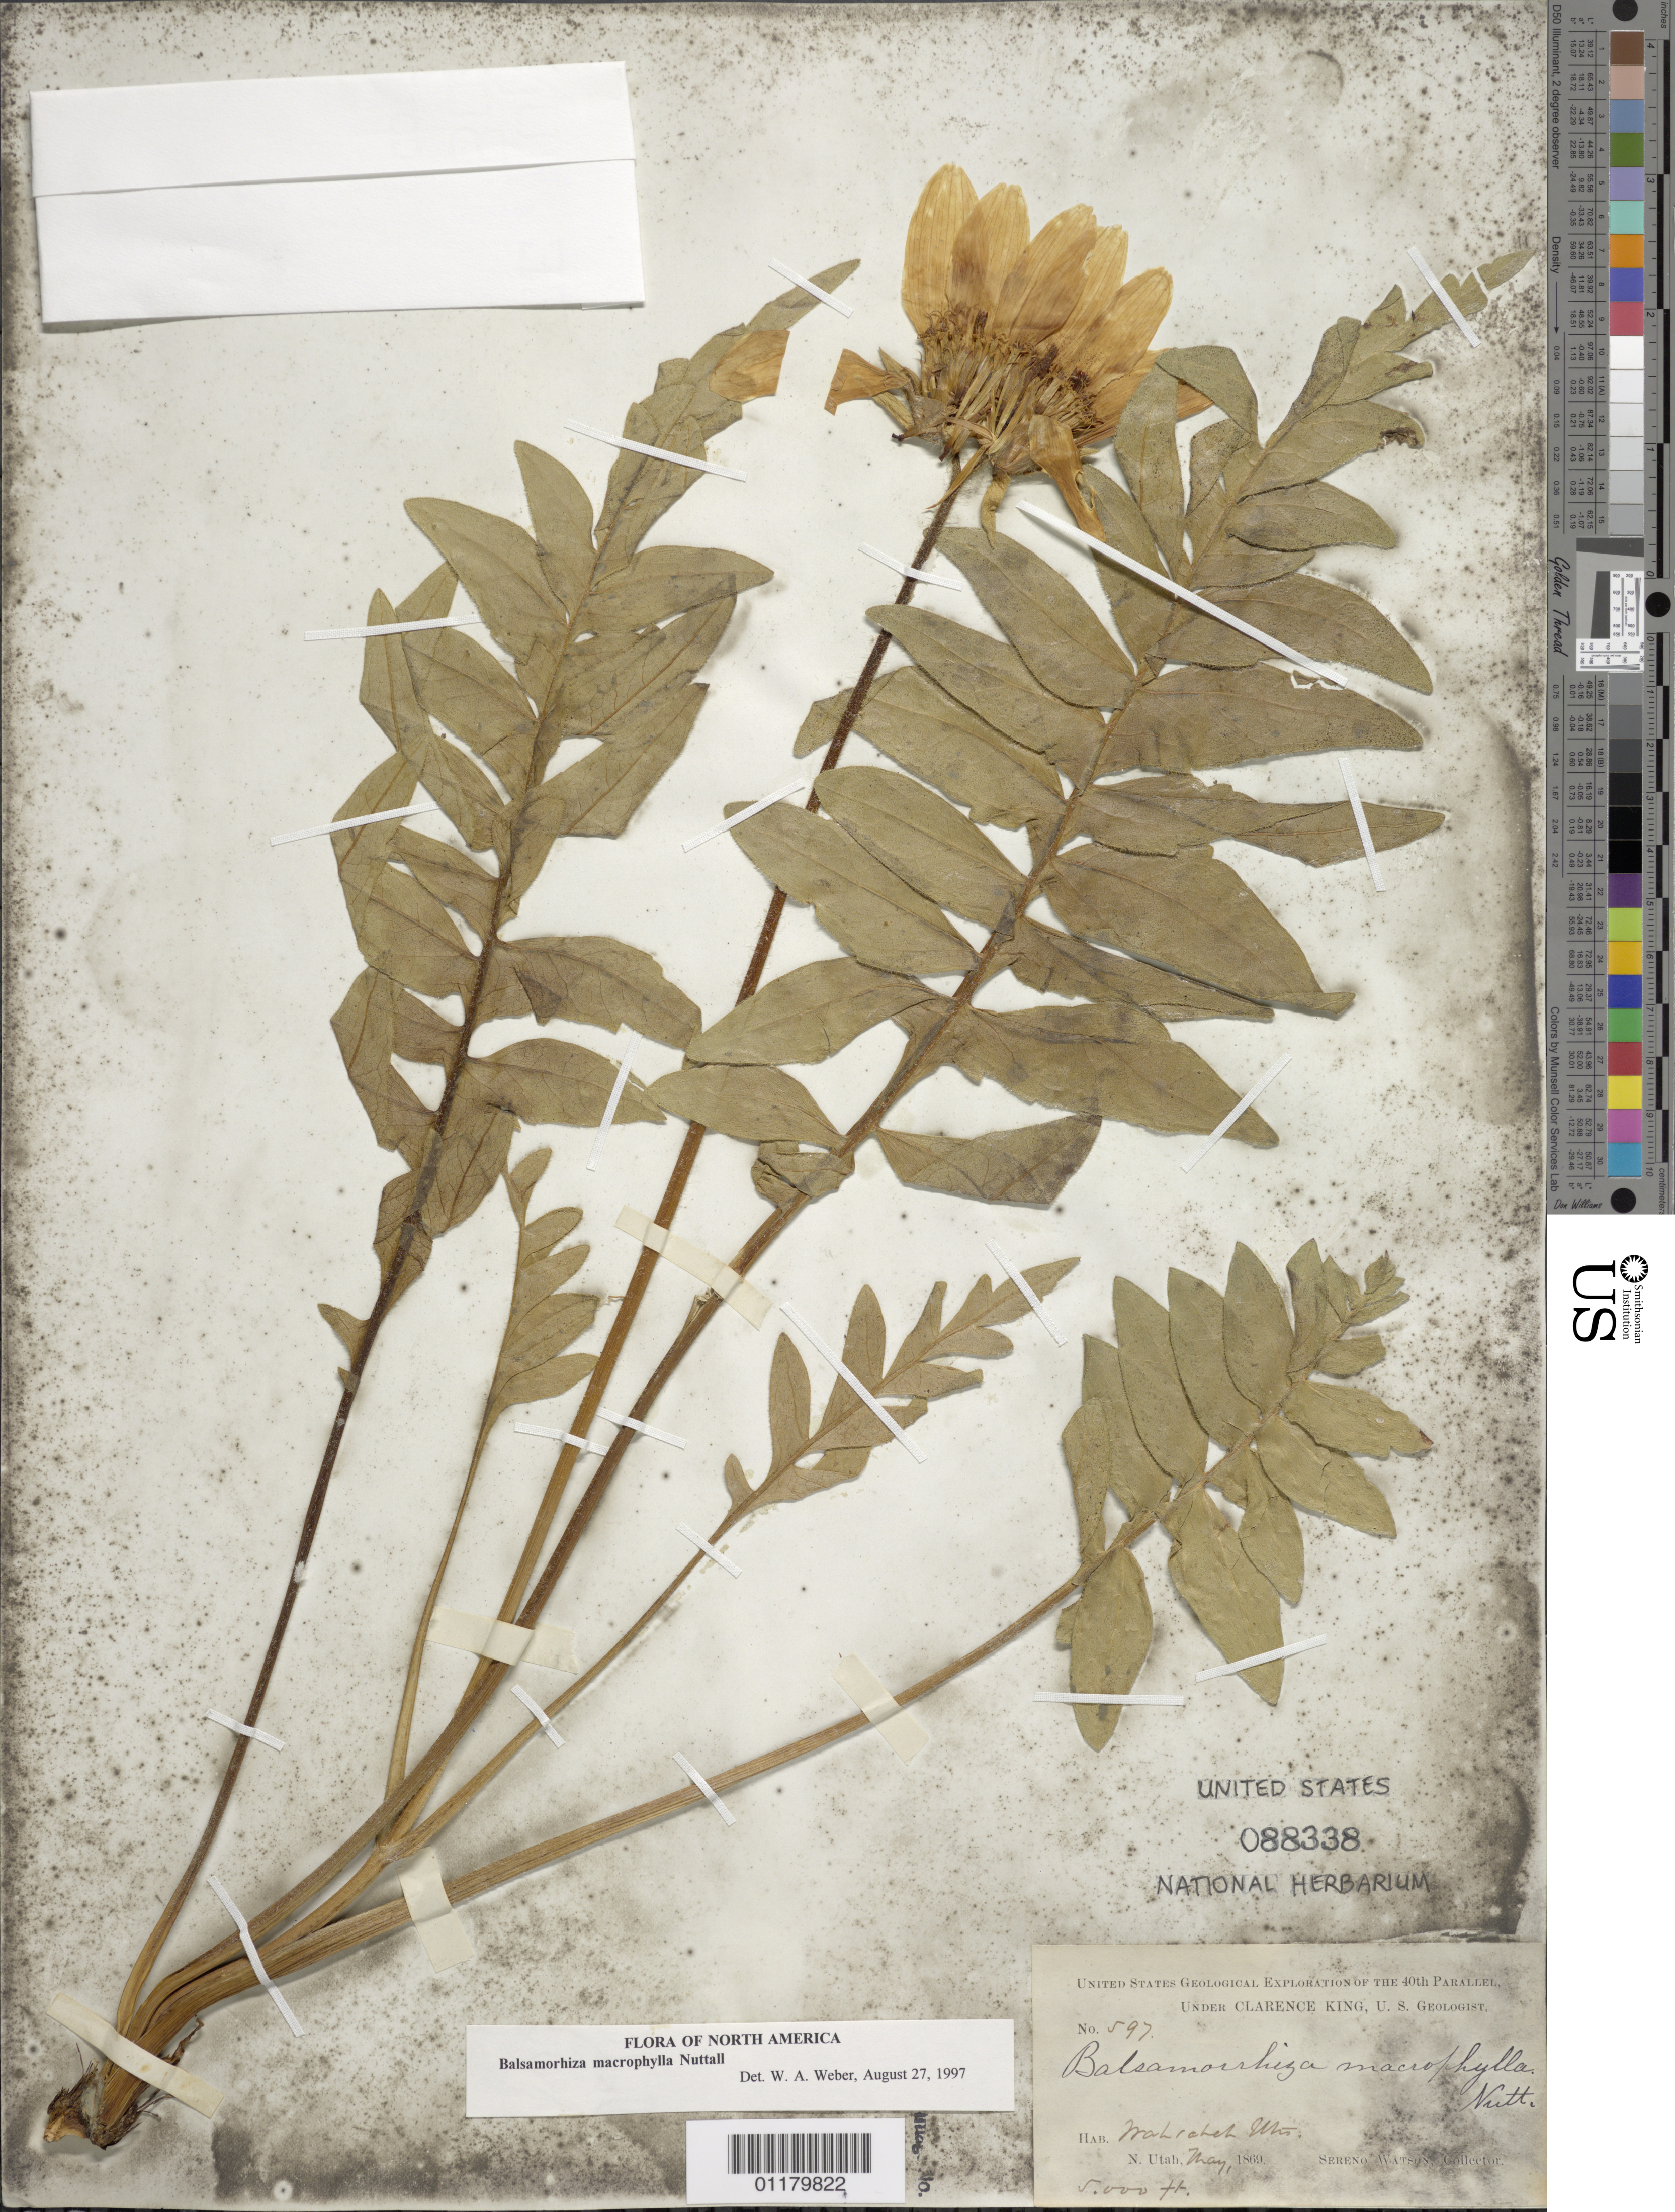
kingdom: Plantae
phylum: Tracheophyta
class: Magnoliopsida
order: Asterales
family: Asteraceae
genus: Balsamorhiza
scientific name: Balsamorhiza macrophylla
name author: Nutt.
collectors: S. Watson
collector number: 597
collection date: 1869-05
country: United States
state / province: Utah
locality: Wasatch Mts.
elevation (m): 1524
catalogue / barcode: US 88338